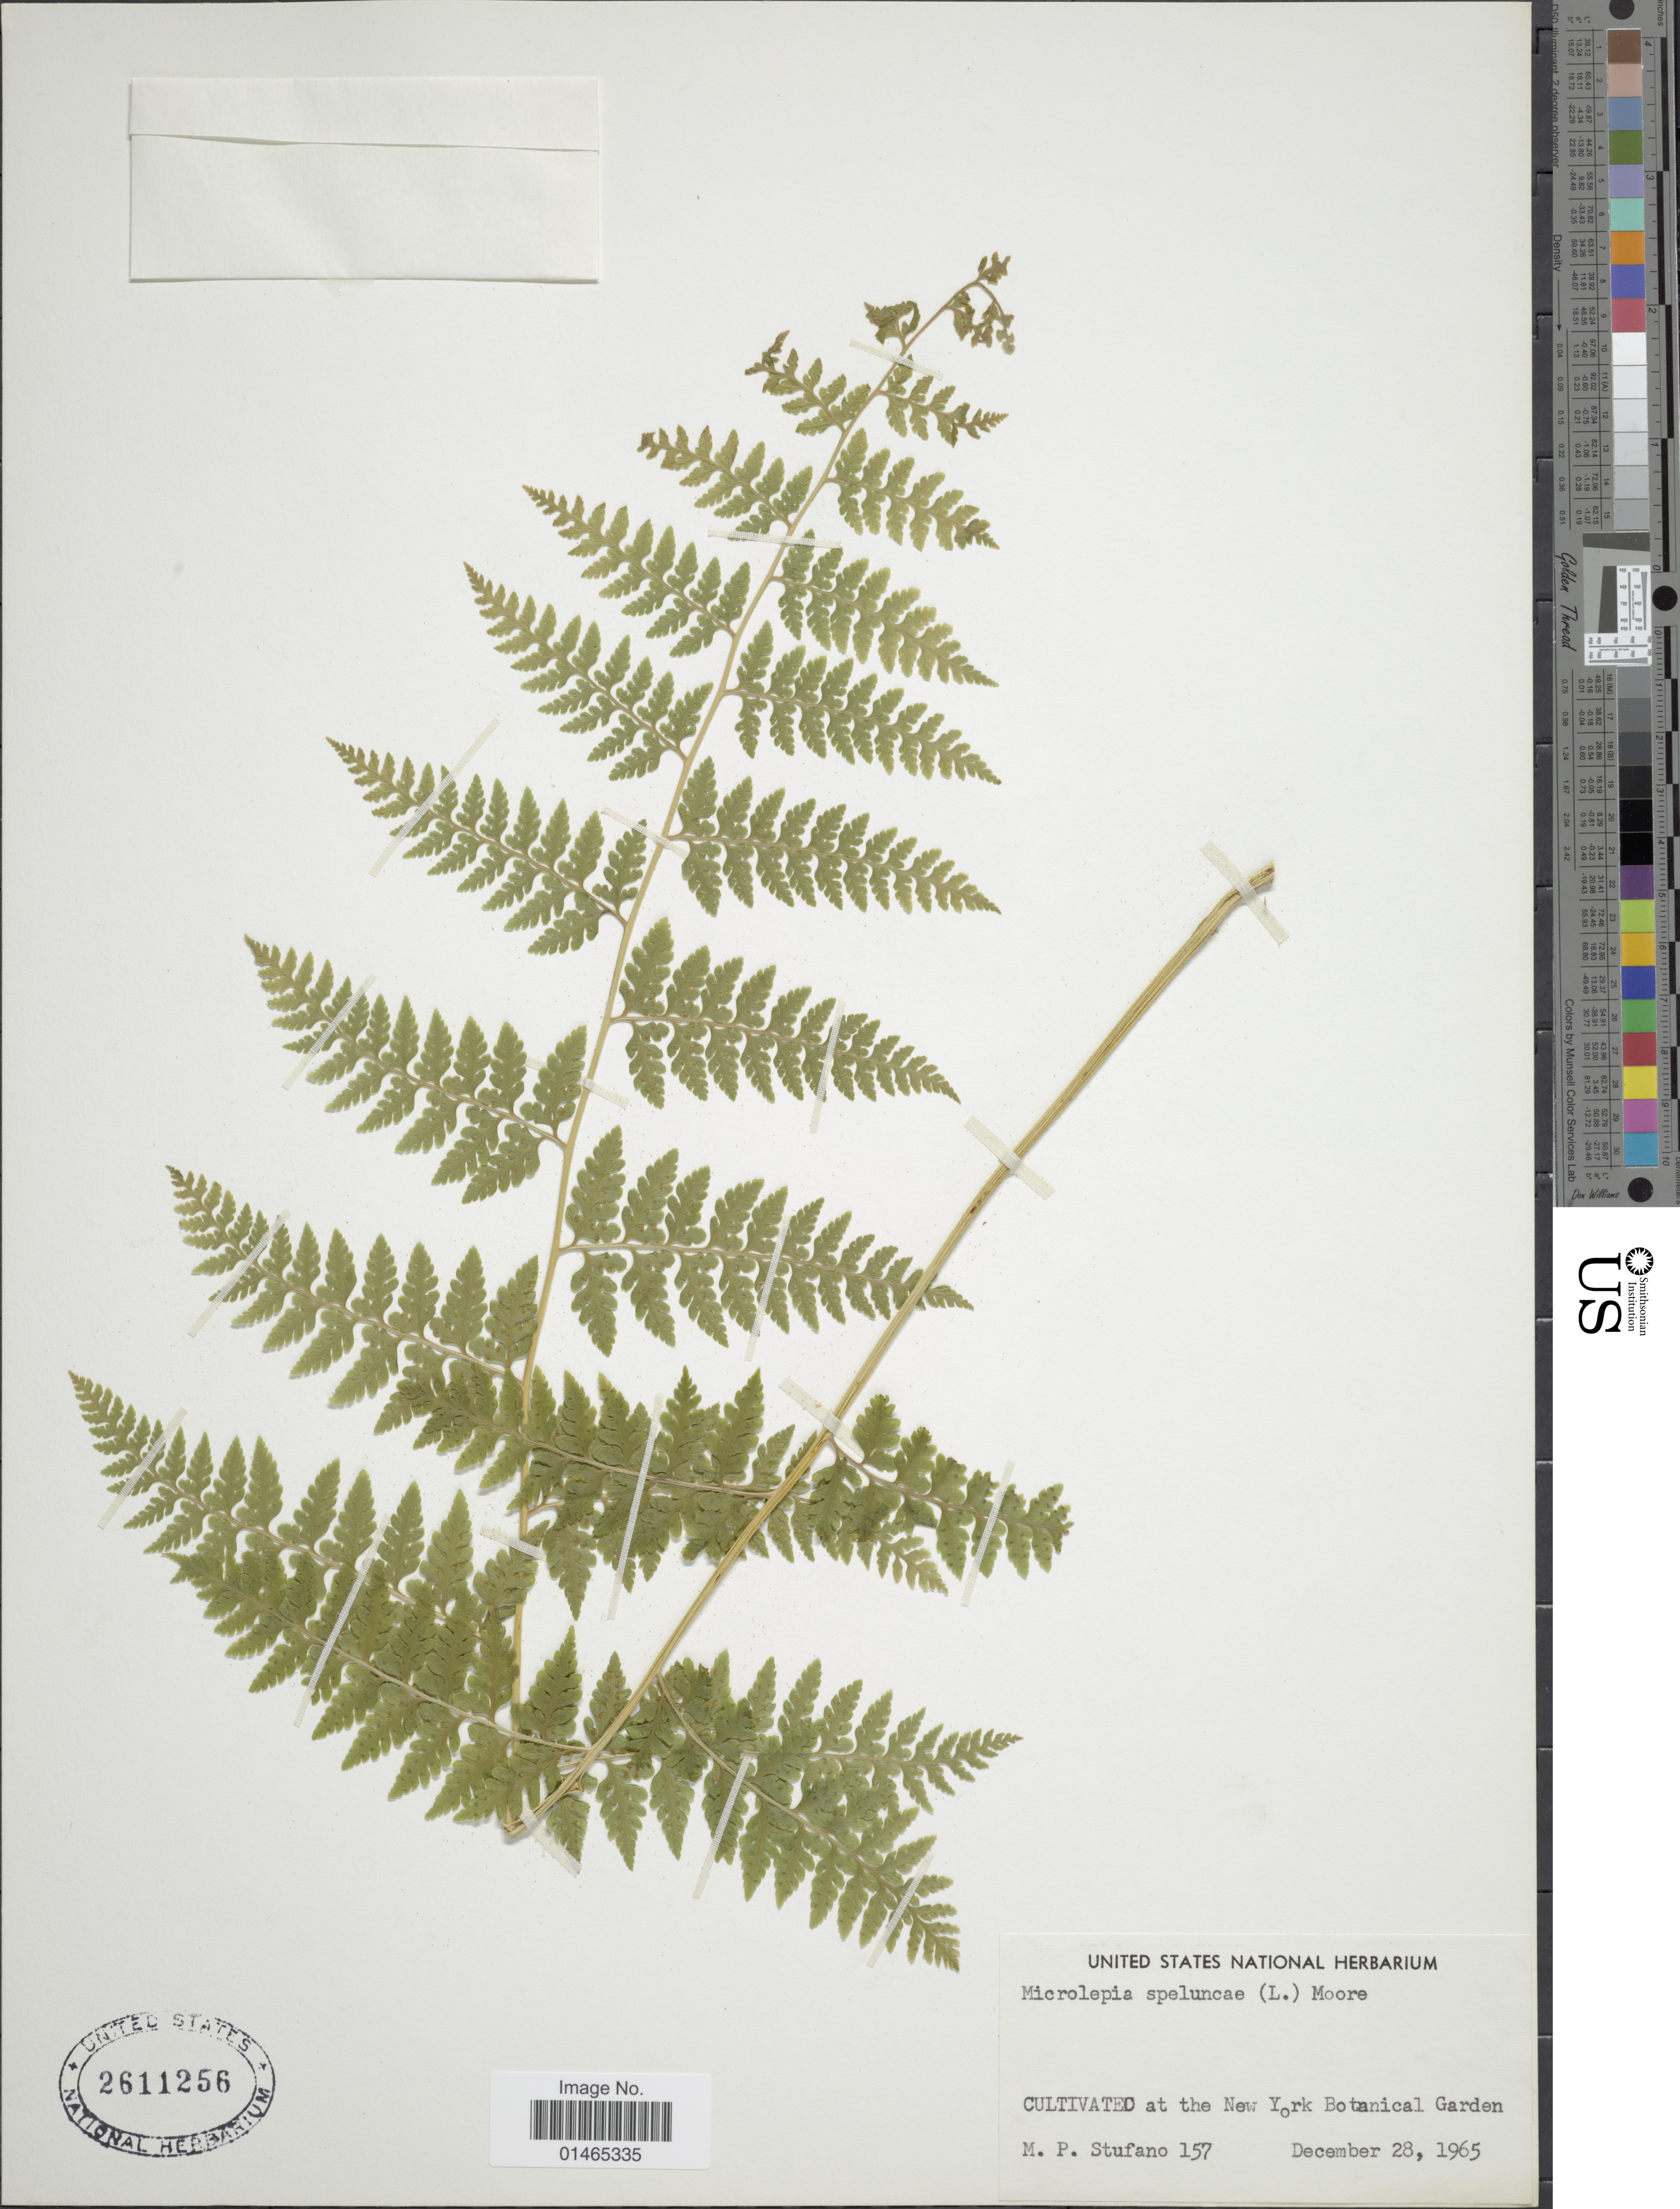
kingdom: Plantae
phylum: Tracheophyta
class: Polypodiopsida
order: Polypodiales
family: Dennstaedtiaceae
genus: Microlepia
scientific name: Microlepia speluncae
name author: (L.) T. Moore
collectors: M. Stufano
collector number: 157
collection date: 1965-12-28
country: United States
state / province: New York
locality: At the New York Botanical Garden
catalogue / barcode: US 2611256